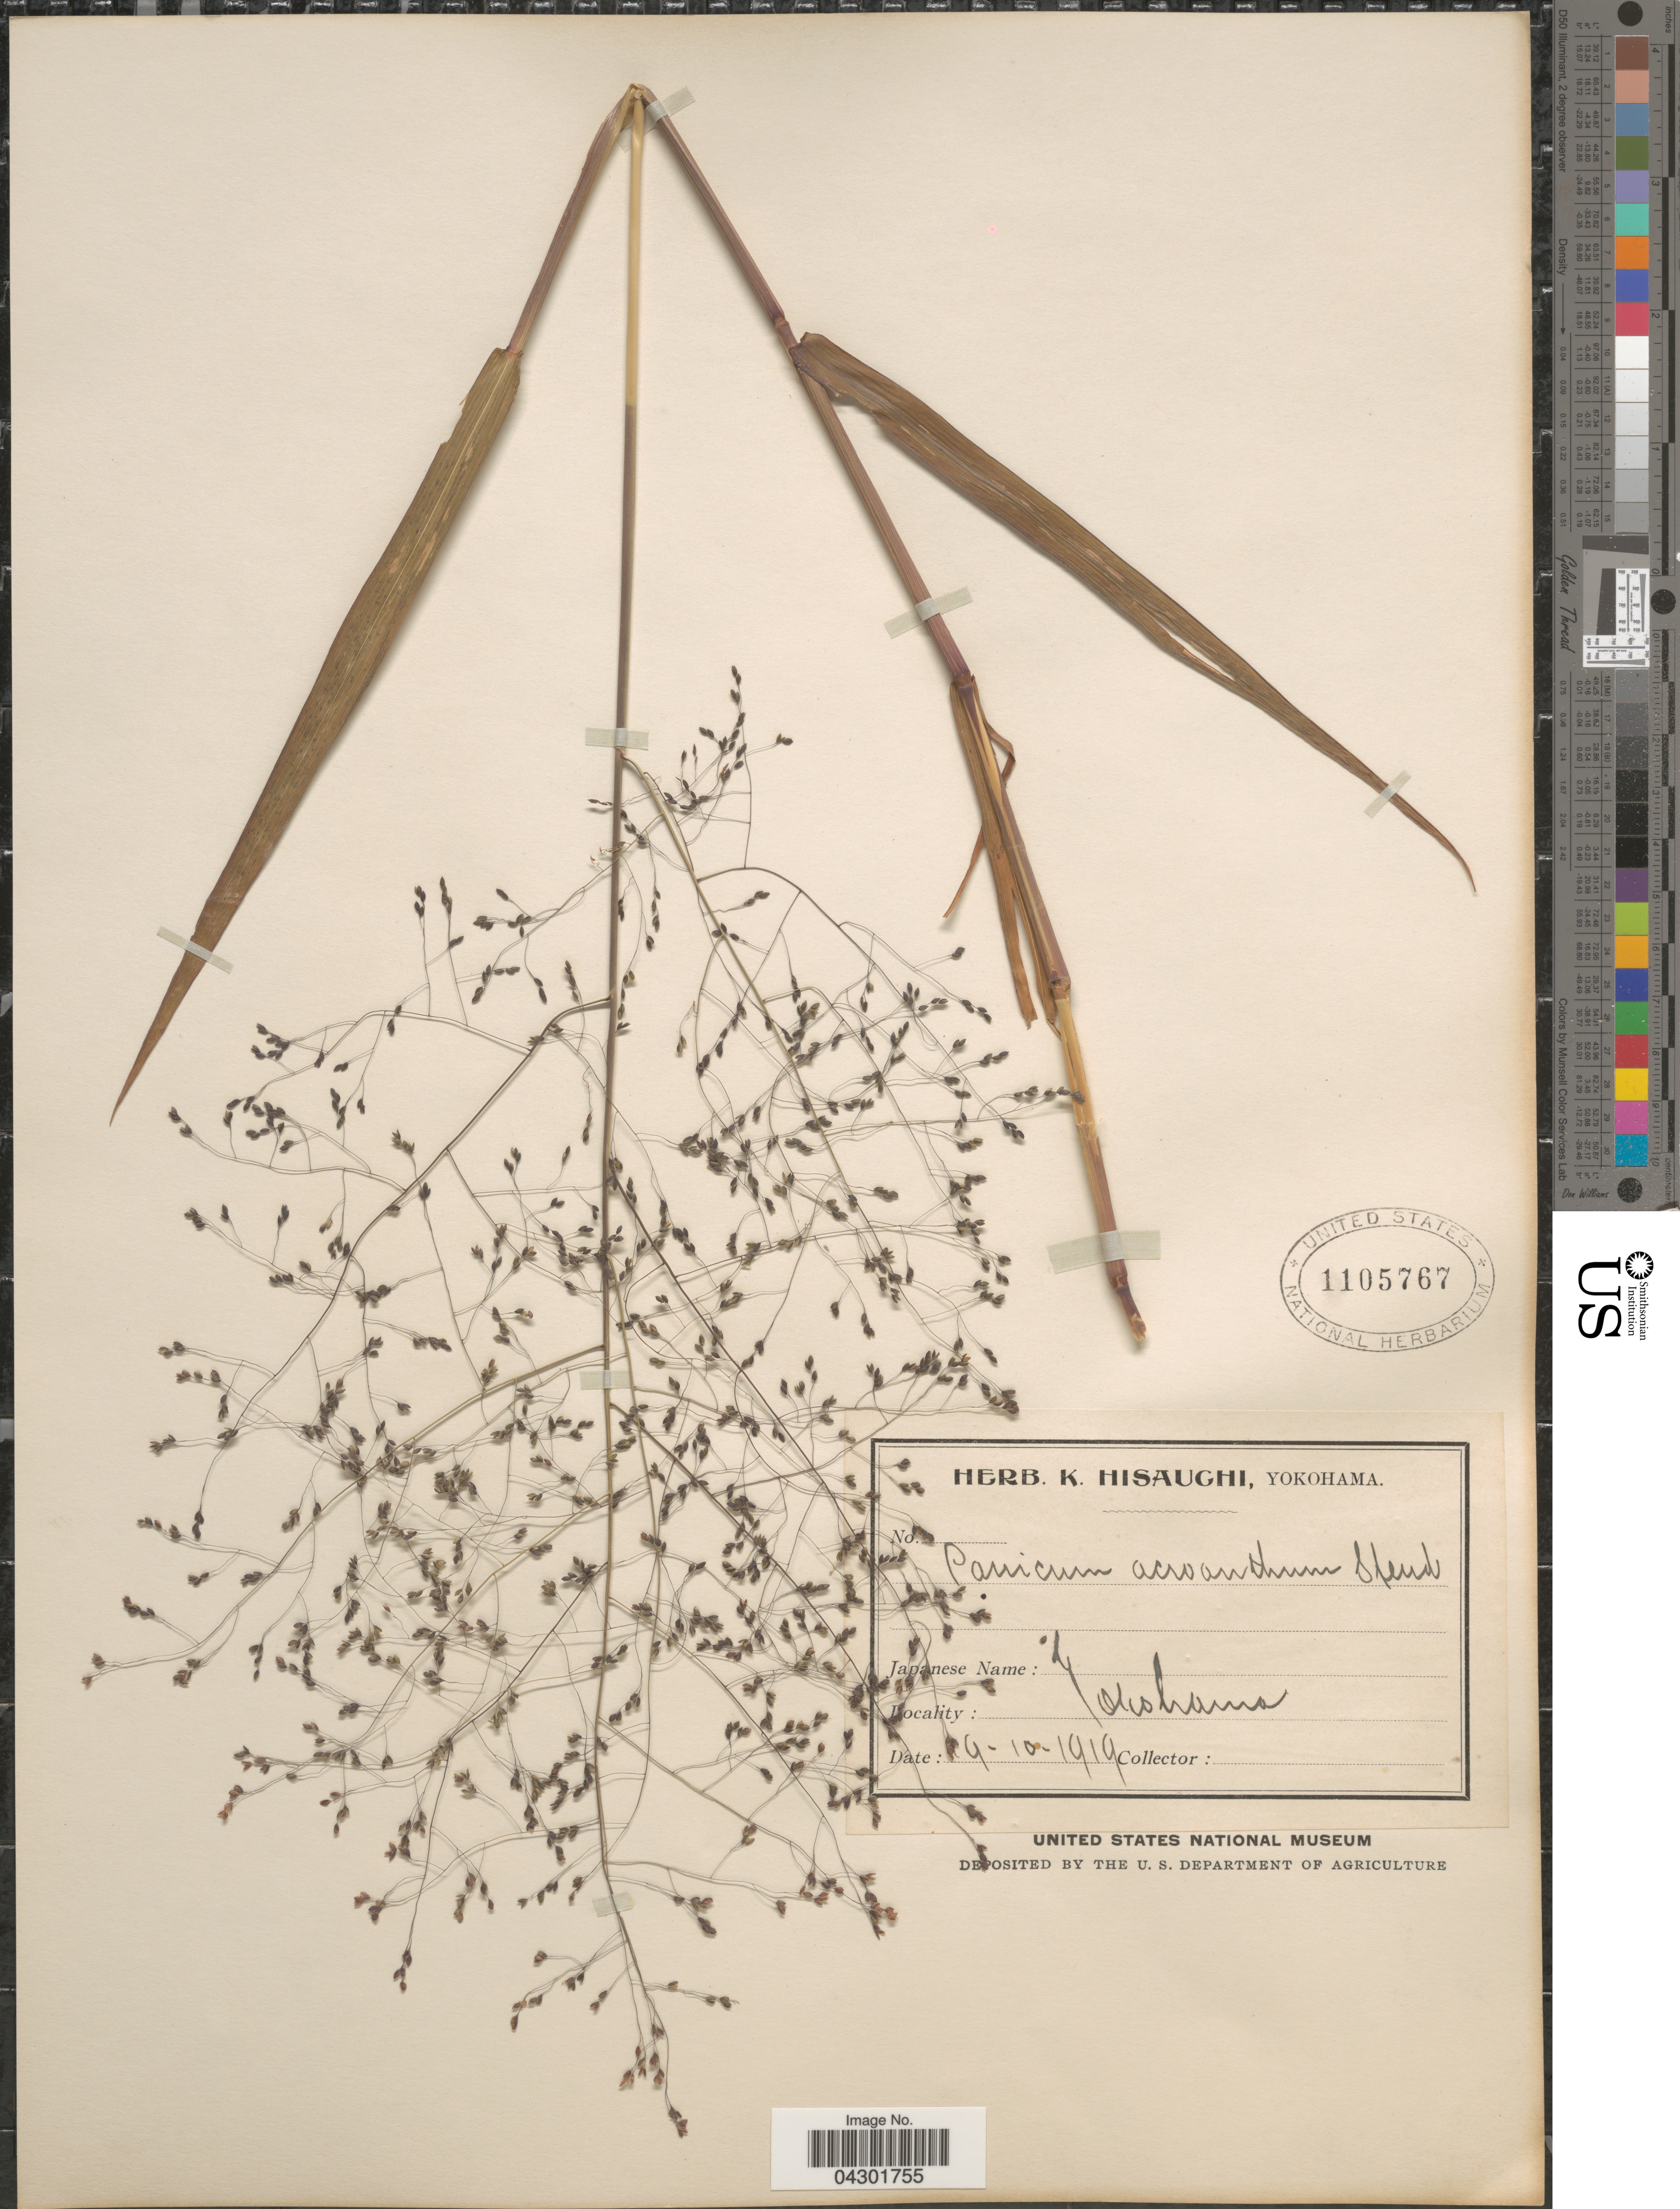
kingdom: Plantae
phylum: Tracheophyta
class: Liliopsida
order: Poales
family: Poaceae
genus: Panicum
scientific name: Panicum bisulcatum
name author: Thunb.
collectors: ex herb. Hisaughi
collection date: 1919-10-19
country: Japan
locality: Yokohama.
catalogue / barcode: US 1105767